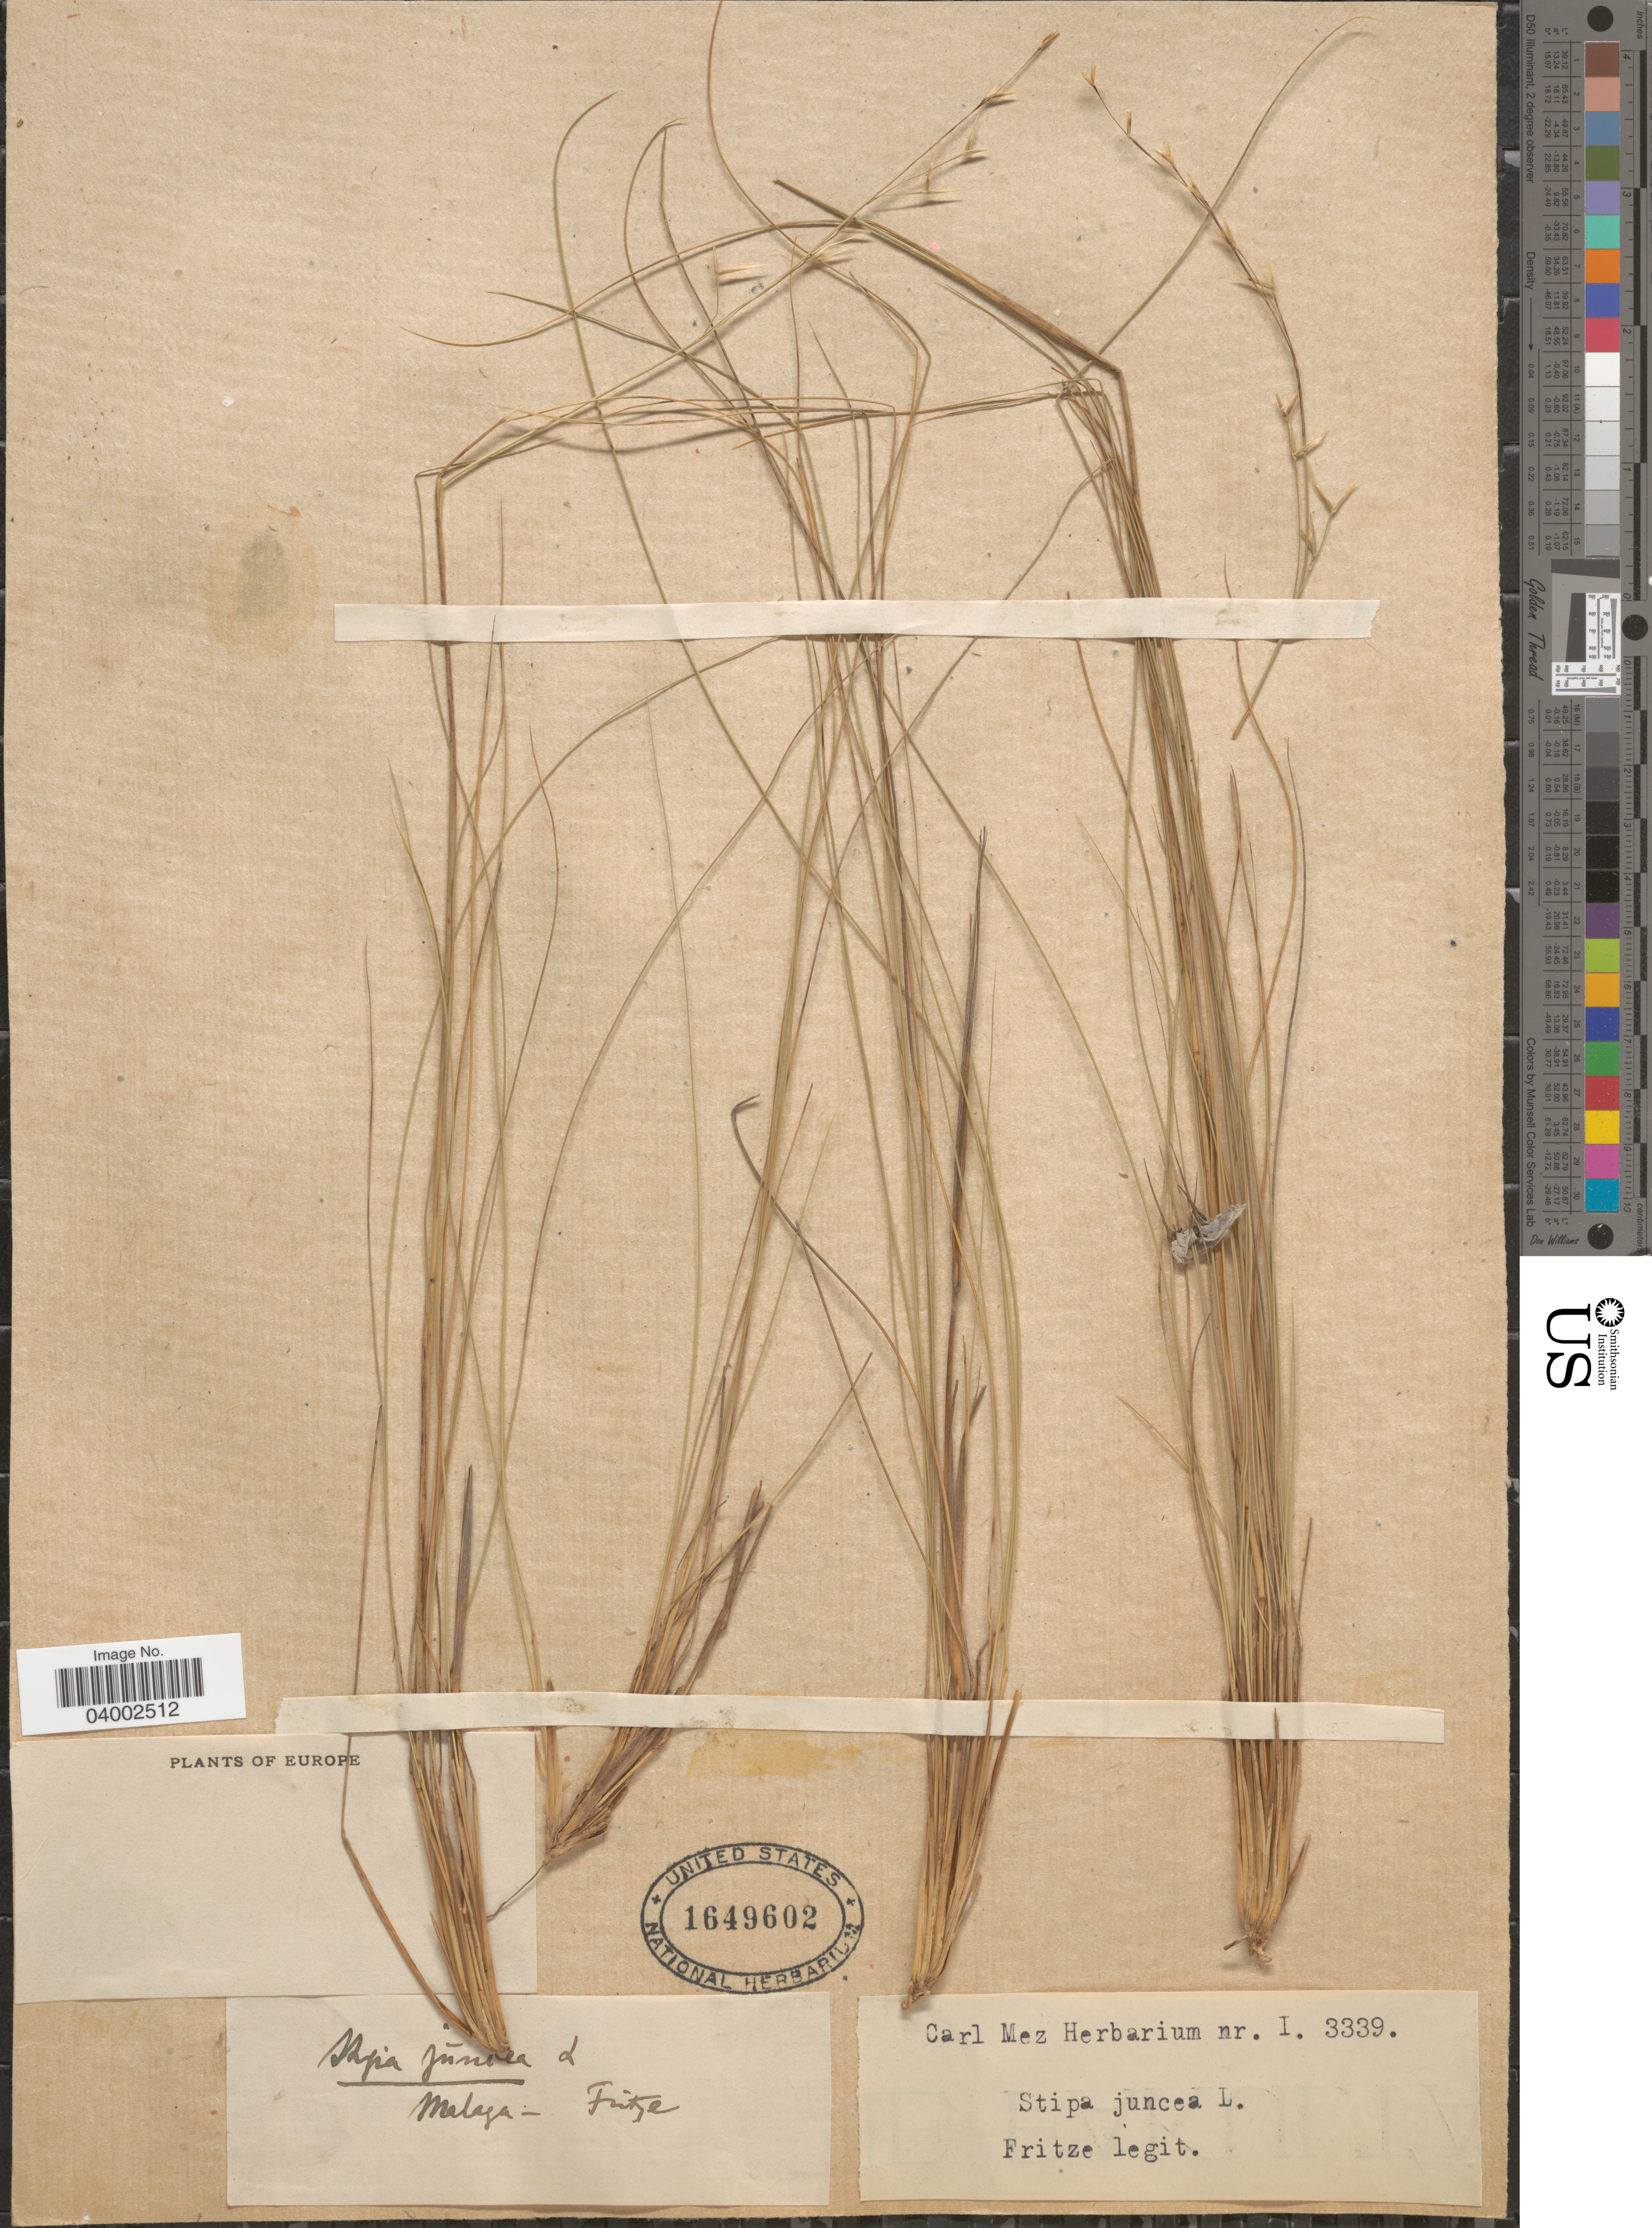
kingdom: Plantae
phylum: Tracheophyta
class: Liliopsida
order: Poales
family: Poaceae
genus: Stipa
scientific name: Stipa juncea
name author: Michaux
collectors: Fritze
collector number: I.3339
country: Spain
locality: Europe. Malaga.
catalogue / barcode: US 1649602